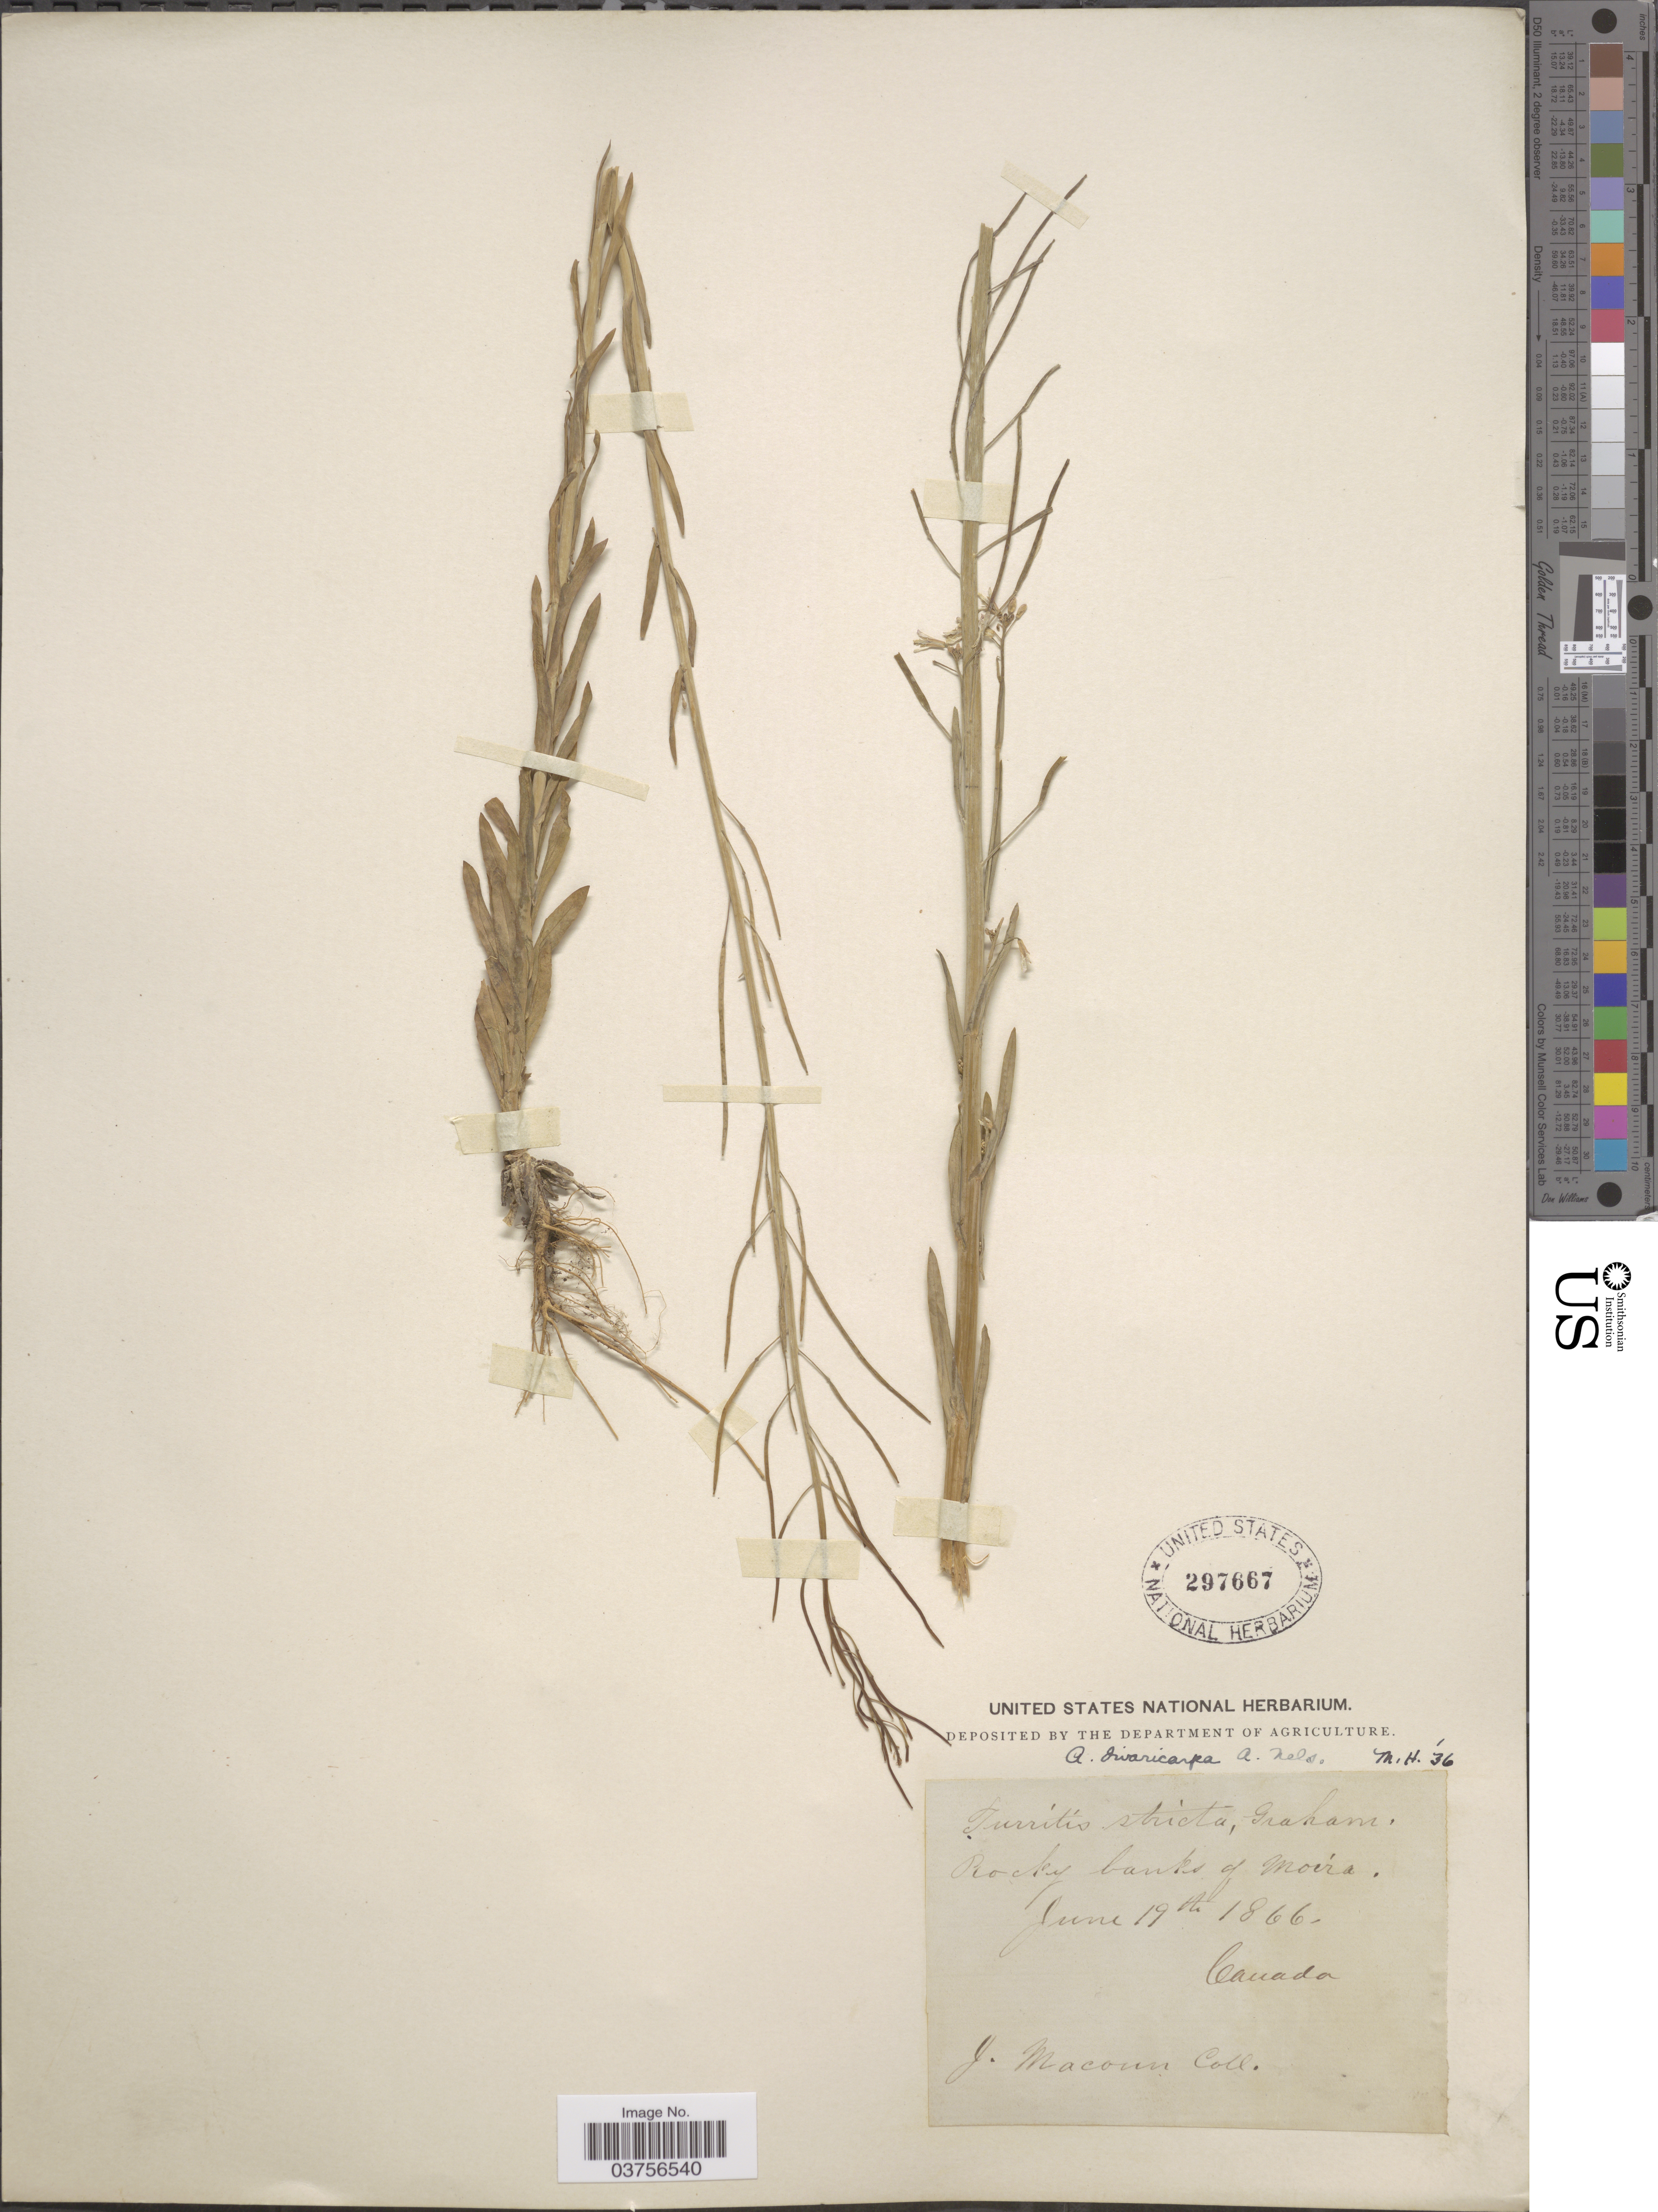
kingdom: Plantae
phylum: Tracheophyta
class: Magnoliopsida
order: Brassicales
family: Brassicaceae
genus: Arabis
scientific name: Arabis divaricarpa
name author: A. Nelson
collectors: J. Macoun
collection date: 1866-06-19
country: Canada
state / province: Ontario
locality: Rocky banks of Moira.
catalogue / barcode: US 297667